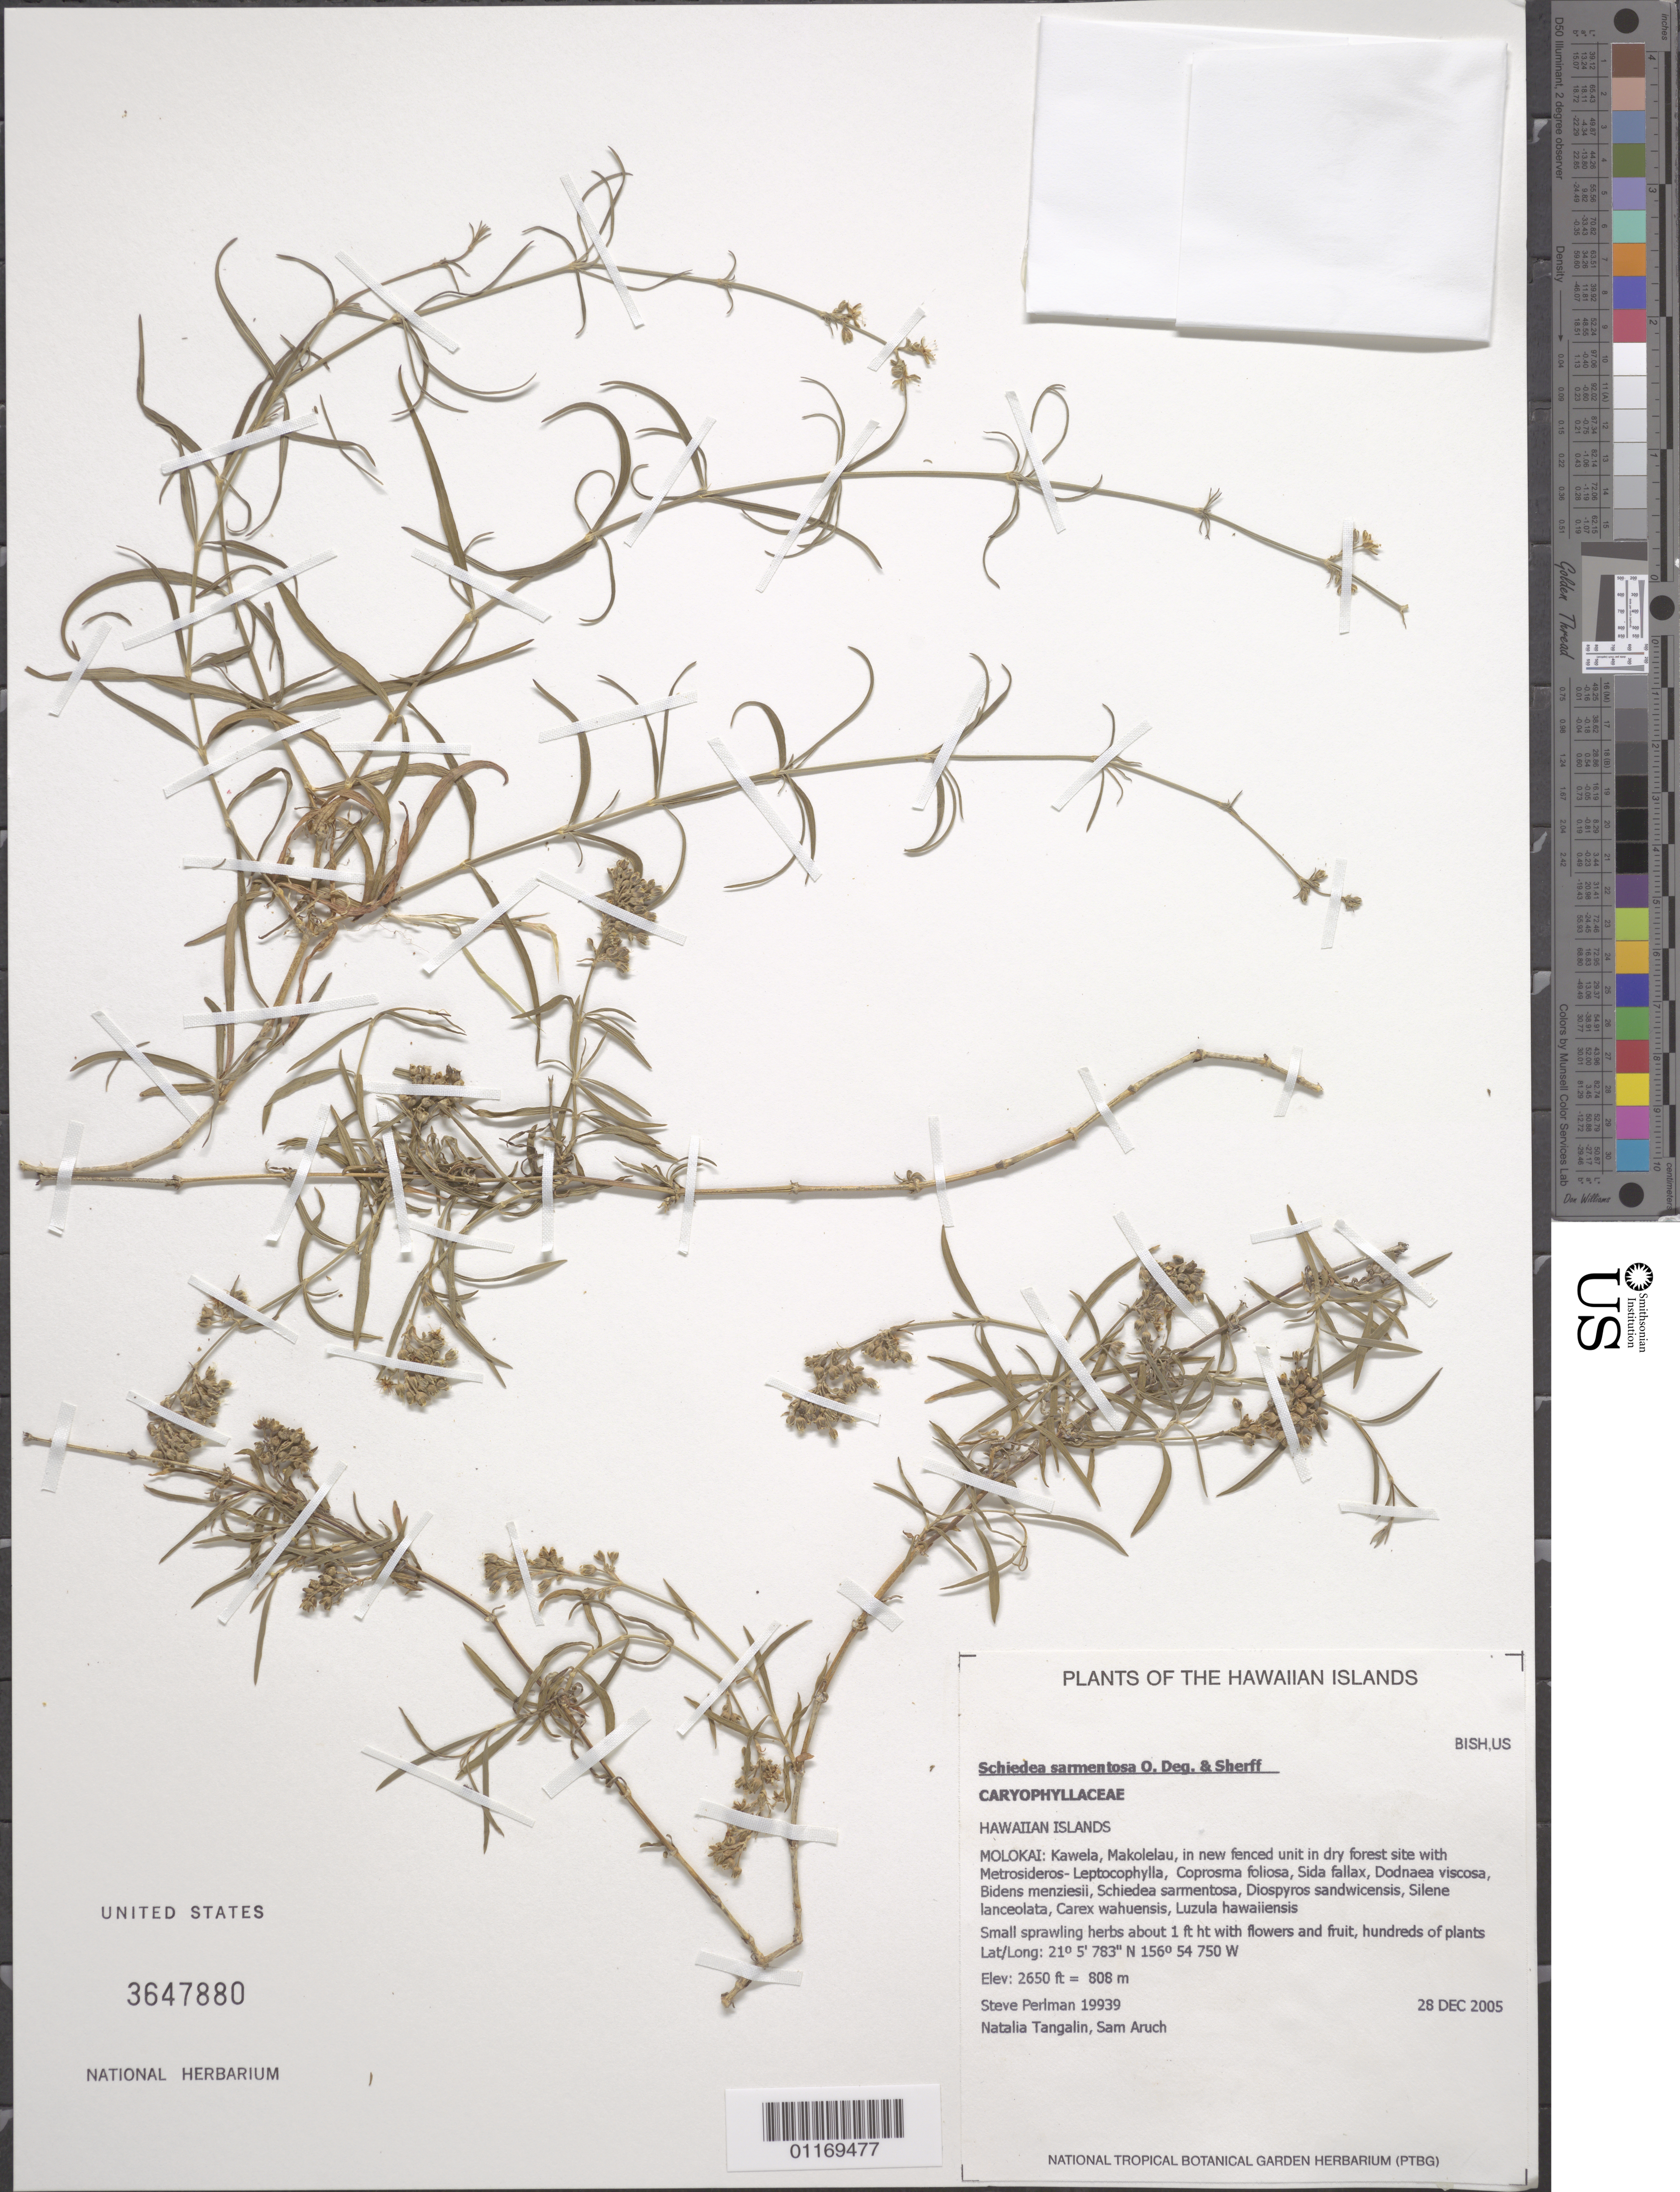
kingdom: Plantae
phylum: Tracheophyta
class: Magnoliopsida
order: Caryophyllales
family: Caryophyllaceae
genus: Schiedea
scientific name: Schiedea sarmentosa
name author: O. Deg. & Sherff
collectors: S. P. Perlman, N. Tangalin & S. Aruch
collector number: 19939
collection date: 2005-12-28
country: United States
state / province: Hawaii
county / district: Maui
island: Moloka'i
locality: Kawela, Makolelau, in new fenced unit.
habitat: Dry forest.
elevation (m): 808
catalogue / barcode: US 3647880